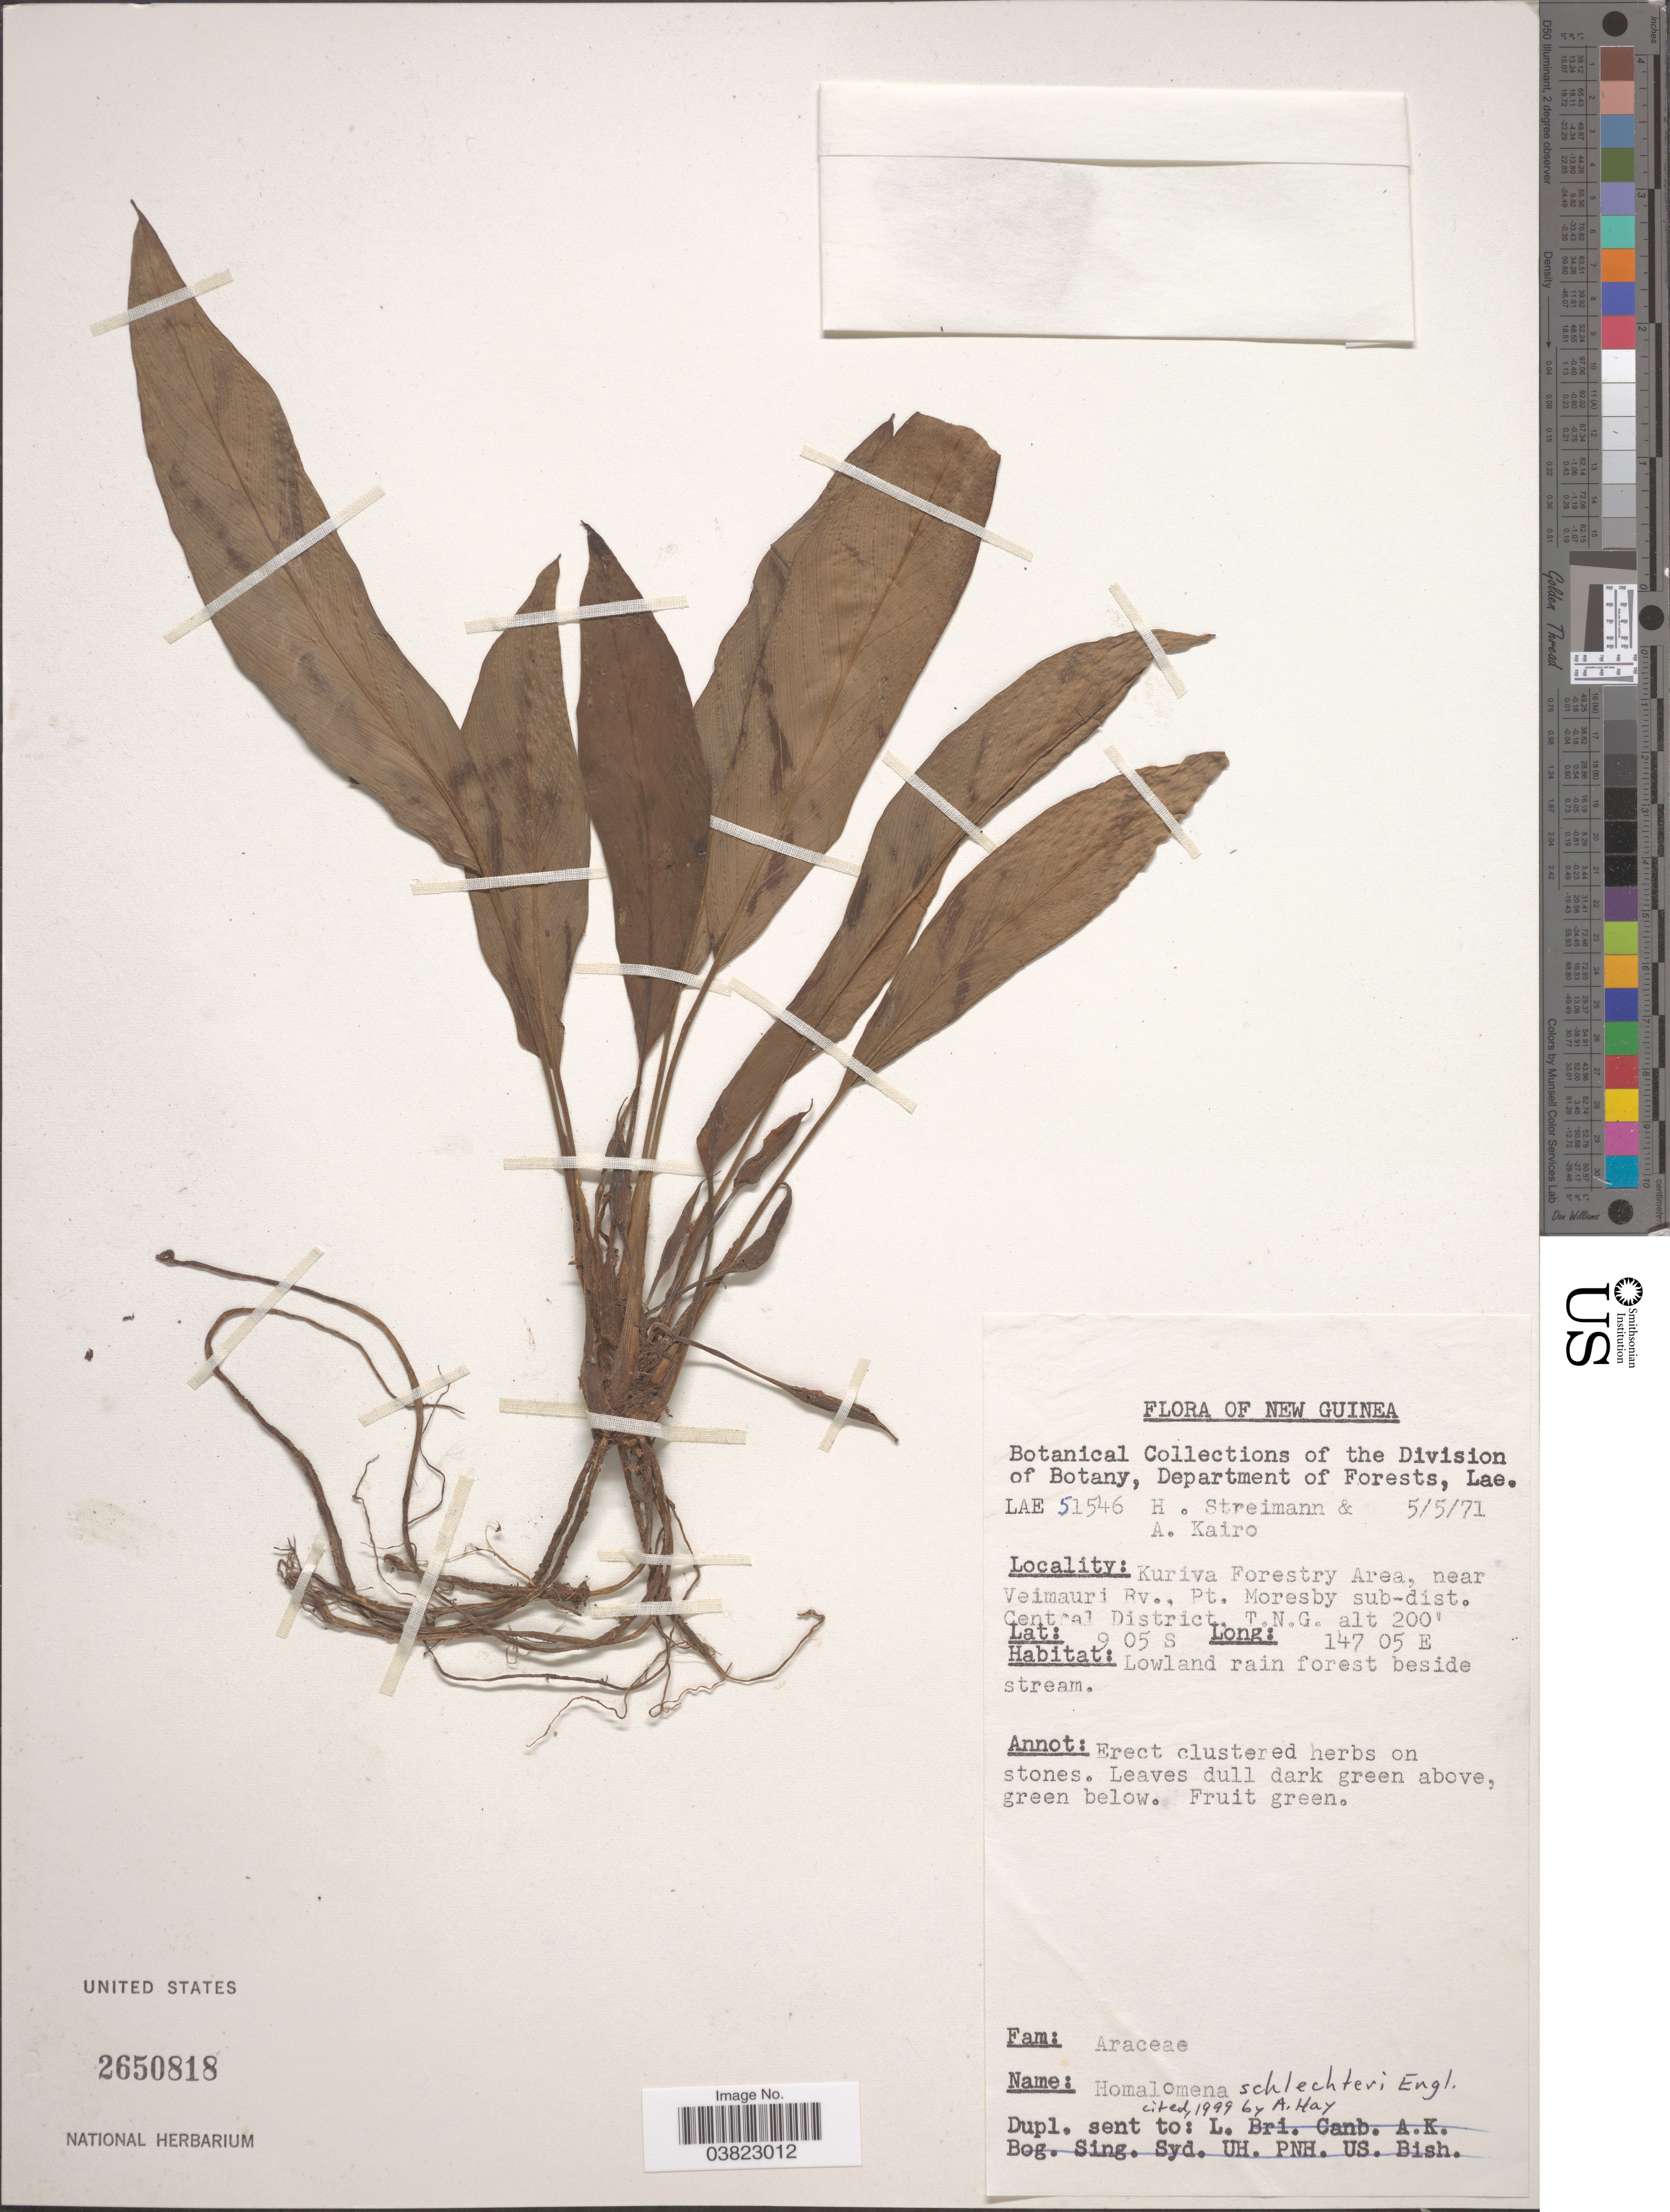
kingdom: Plantae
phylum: Tracheophyta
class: Liliopsida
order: Alismatales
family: Araceae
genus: Homalomena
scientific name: Homalomena schlechteri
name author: Engl.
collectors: H. Streimann & A. Kairo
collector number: LAE 51546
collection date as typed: Transcribed d/m/y: 5/5/71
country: Papua New Guinea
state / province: Central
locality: New Guinea. Kuriva Forestry Area, near Veimauri Rv., Pt. Moresby sub-dist. Central District, T.N.G.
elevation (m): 61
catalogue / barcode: US 2650818